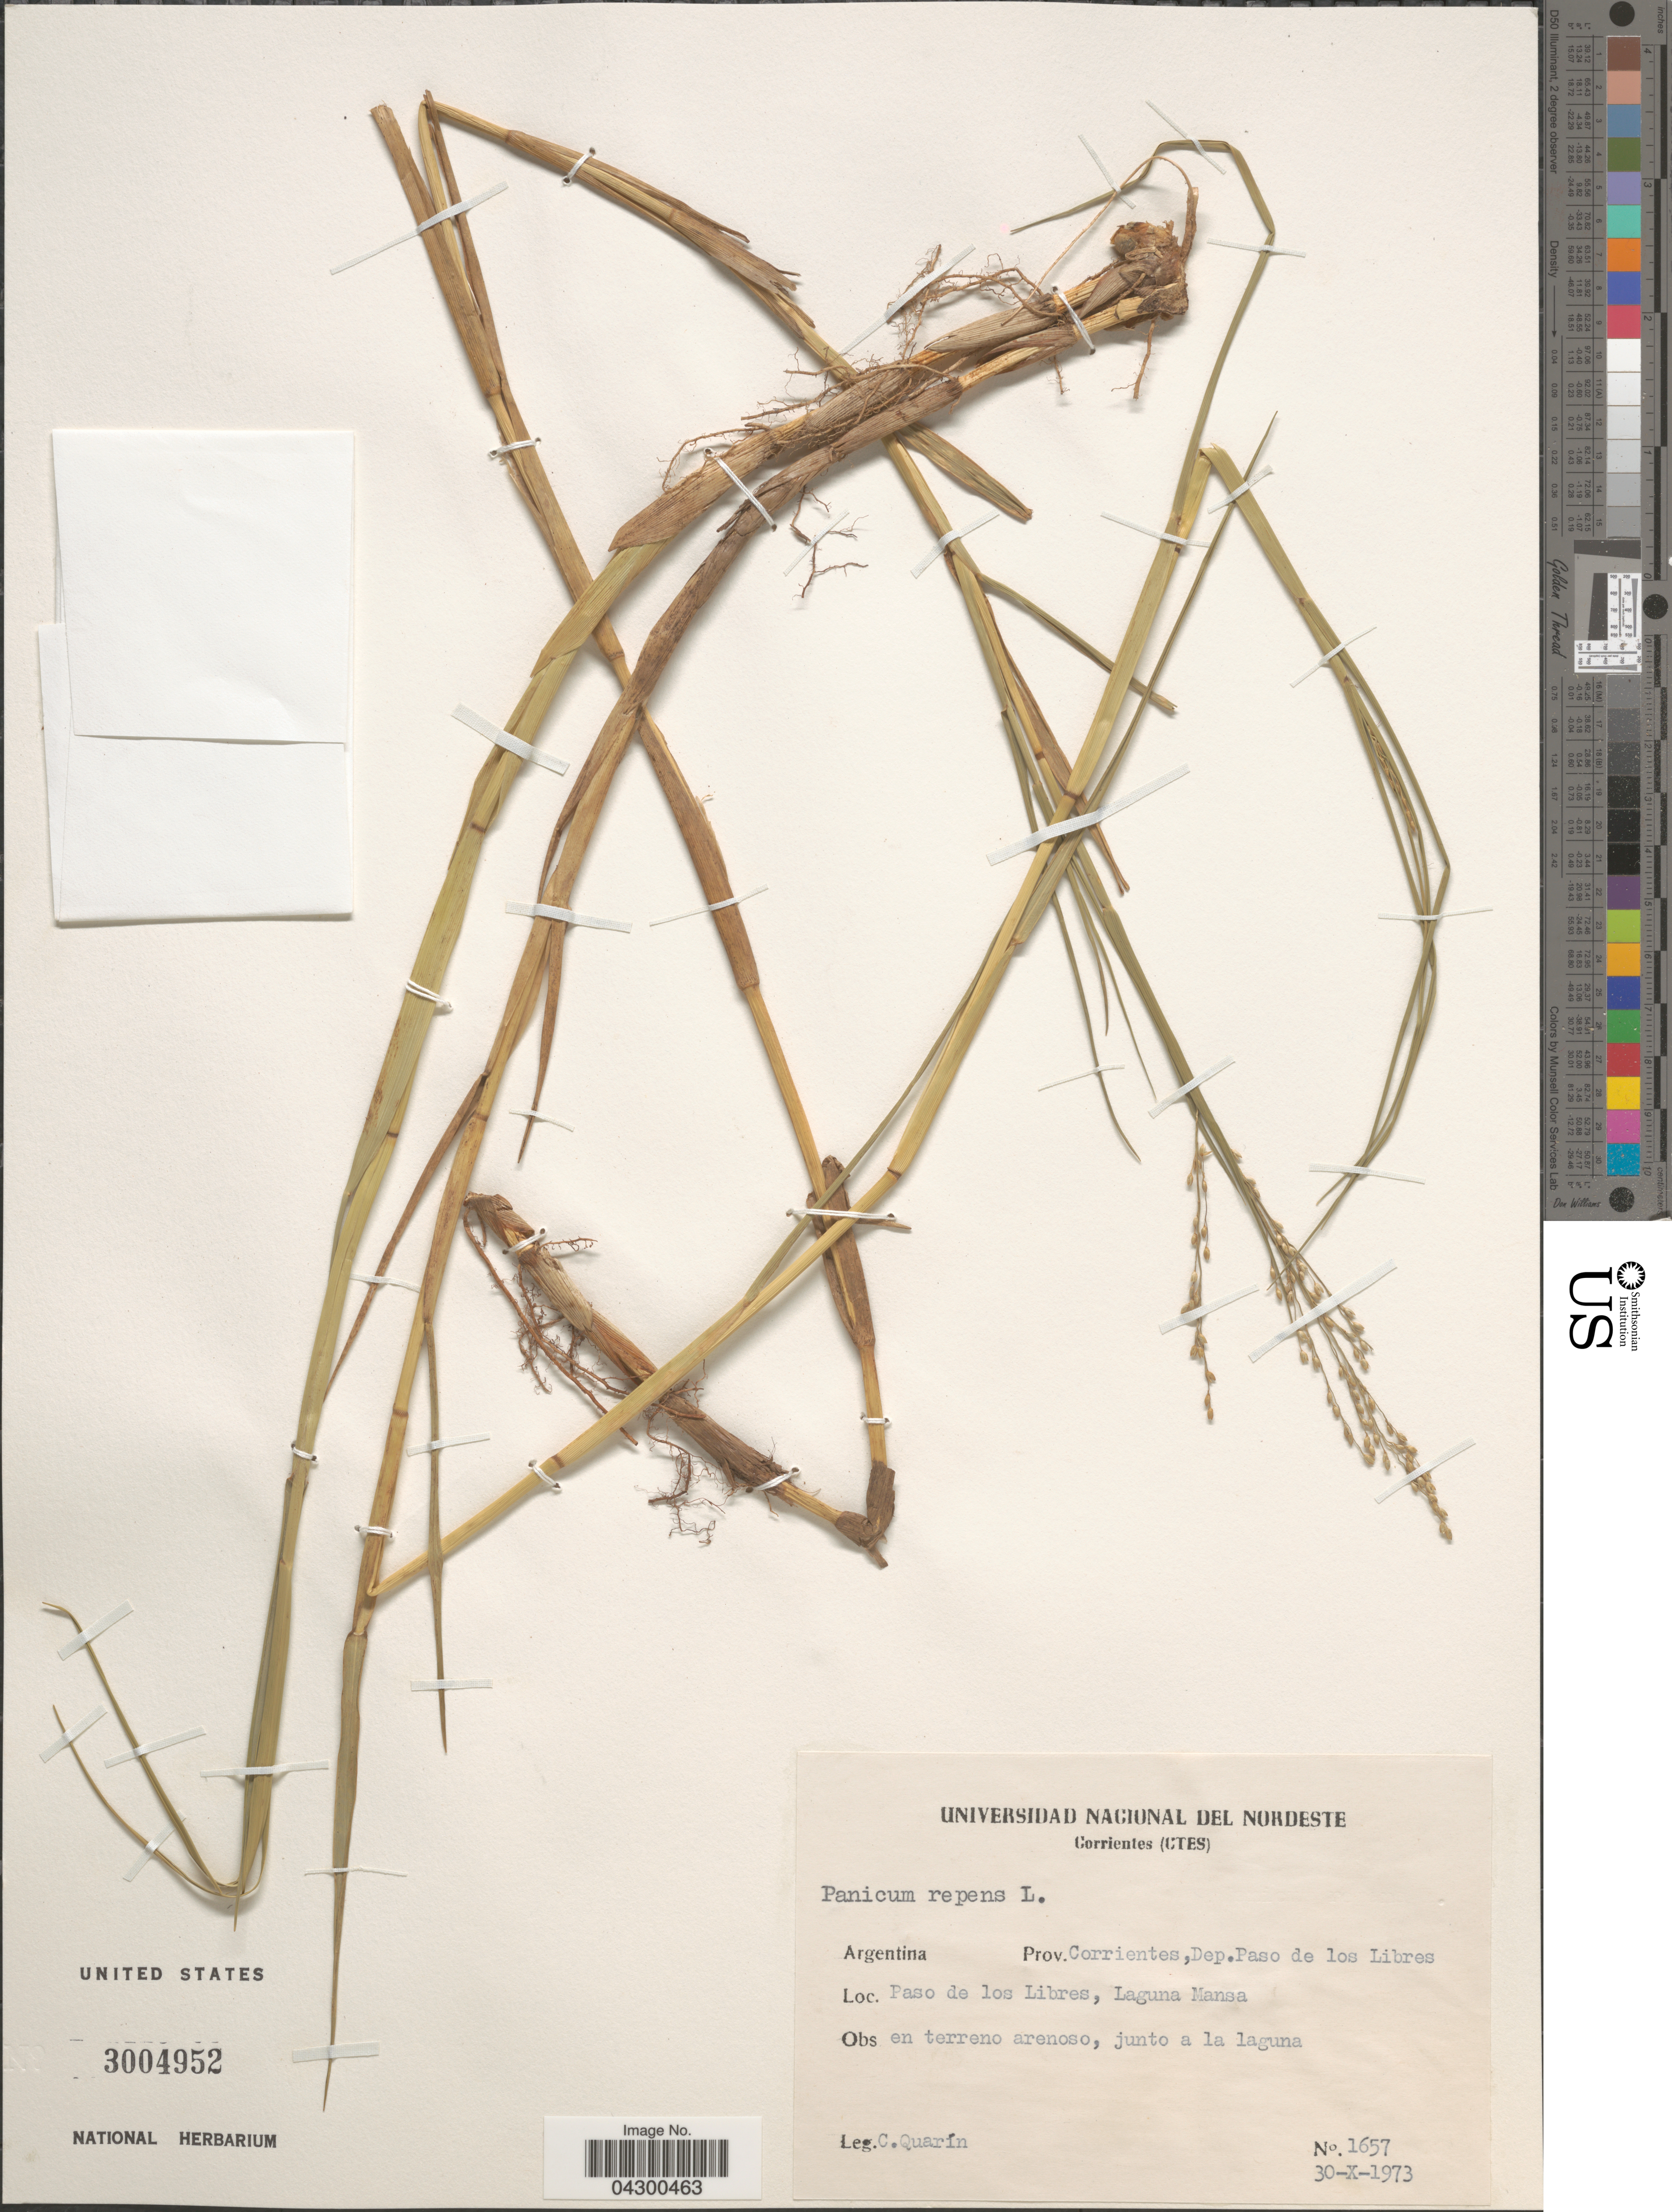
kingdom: Plantae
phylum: Tracheophyta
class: Liliopsida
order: Poales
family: Poaceae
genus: Panicum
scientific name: Panicum repens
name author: L.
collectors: C. Quarin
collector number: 1657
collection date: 1973-10-30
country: Argentina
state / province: Corrientes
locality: Dep. Paso de los Libres. Paso de los Libres, Laguna Mansa. En terreno arenoso, junto a la laguna.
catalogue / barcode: US 3004952